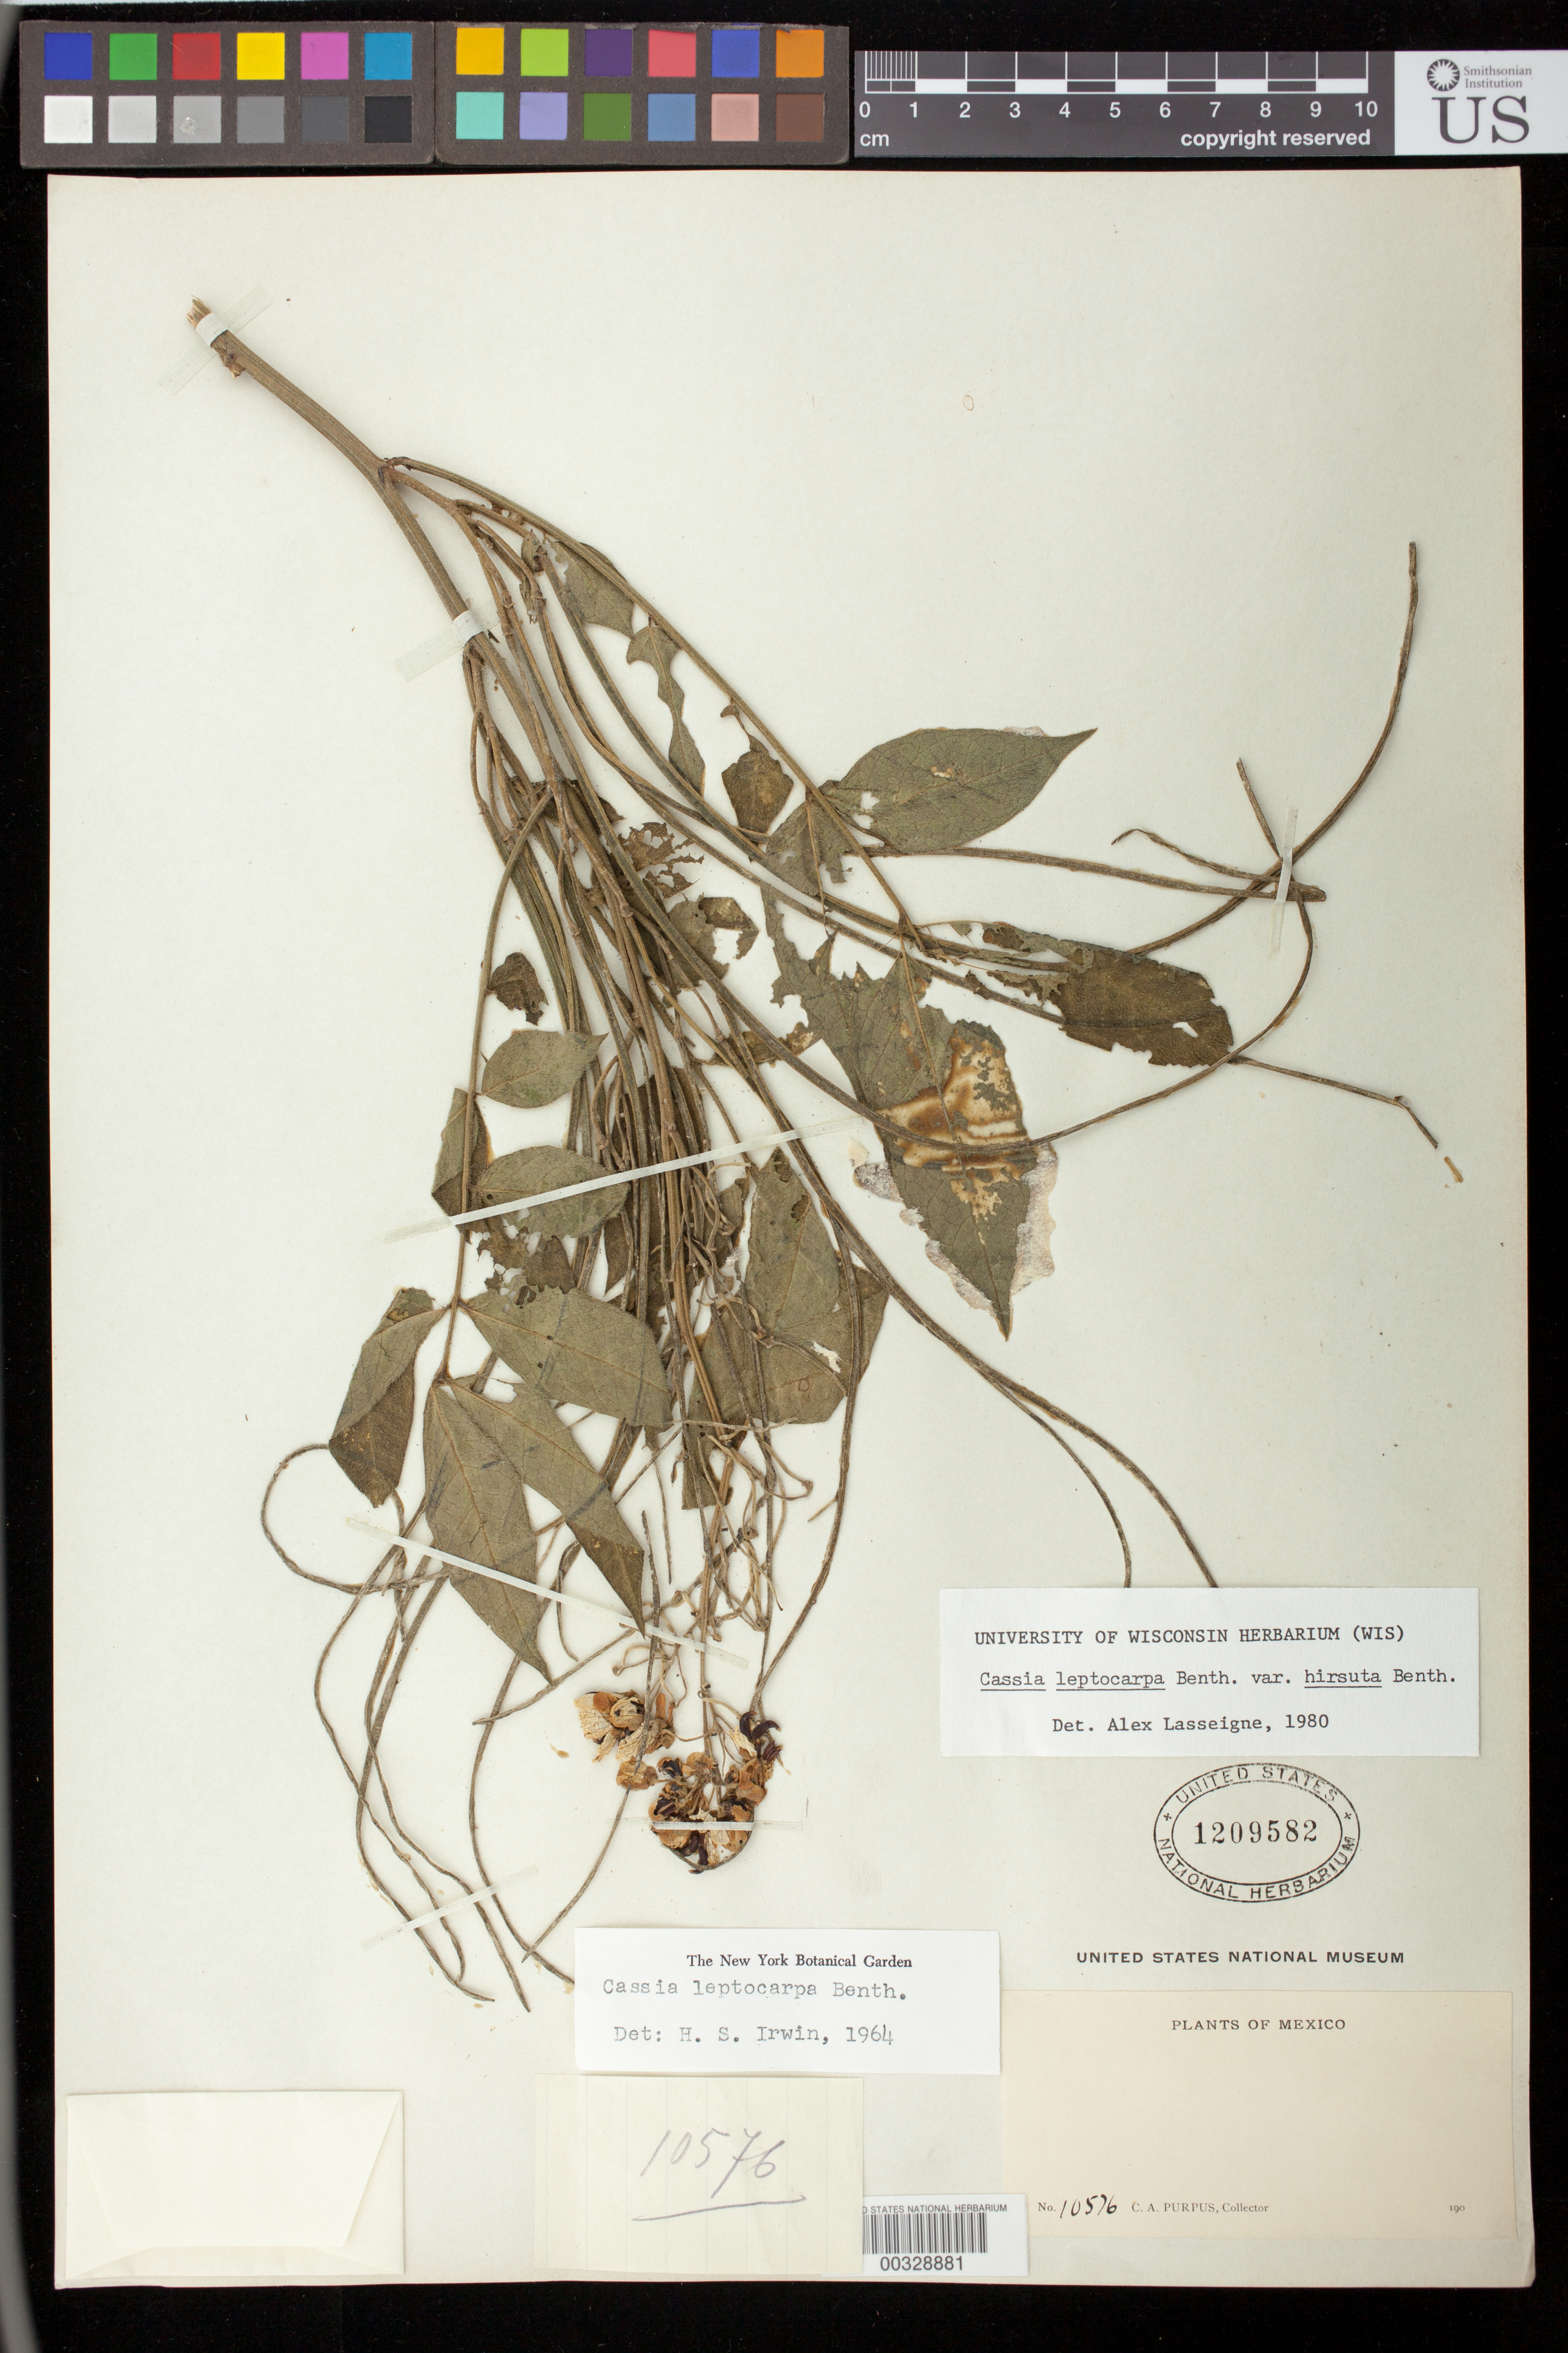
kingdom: Plantae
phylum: Tracheophyta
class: Magnoliopsida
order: Fabales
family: Fabaceae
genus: Senna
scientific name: Senna hirsuta var. leptocarpa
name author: (Benth.) H.S. Irwin & Barneby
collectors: C. A. Purpus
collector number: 10576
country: Mexico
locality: E of Monserrat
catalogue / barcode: US 1209582